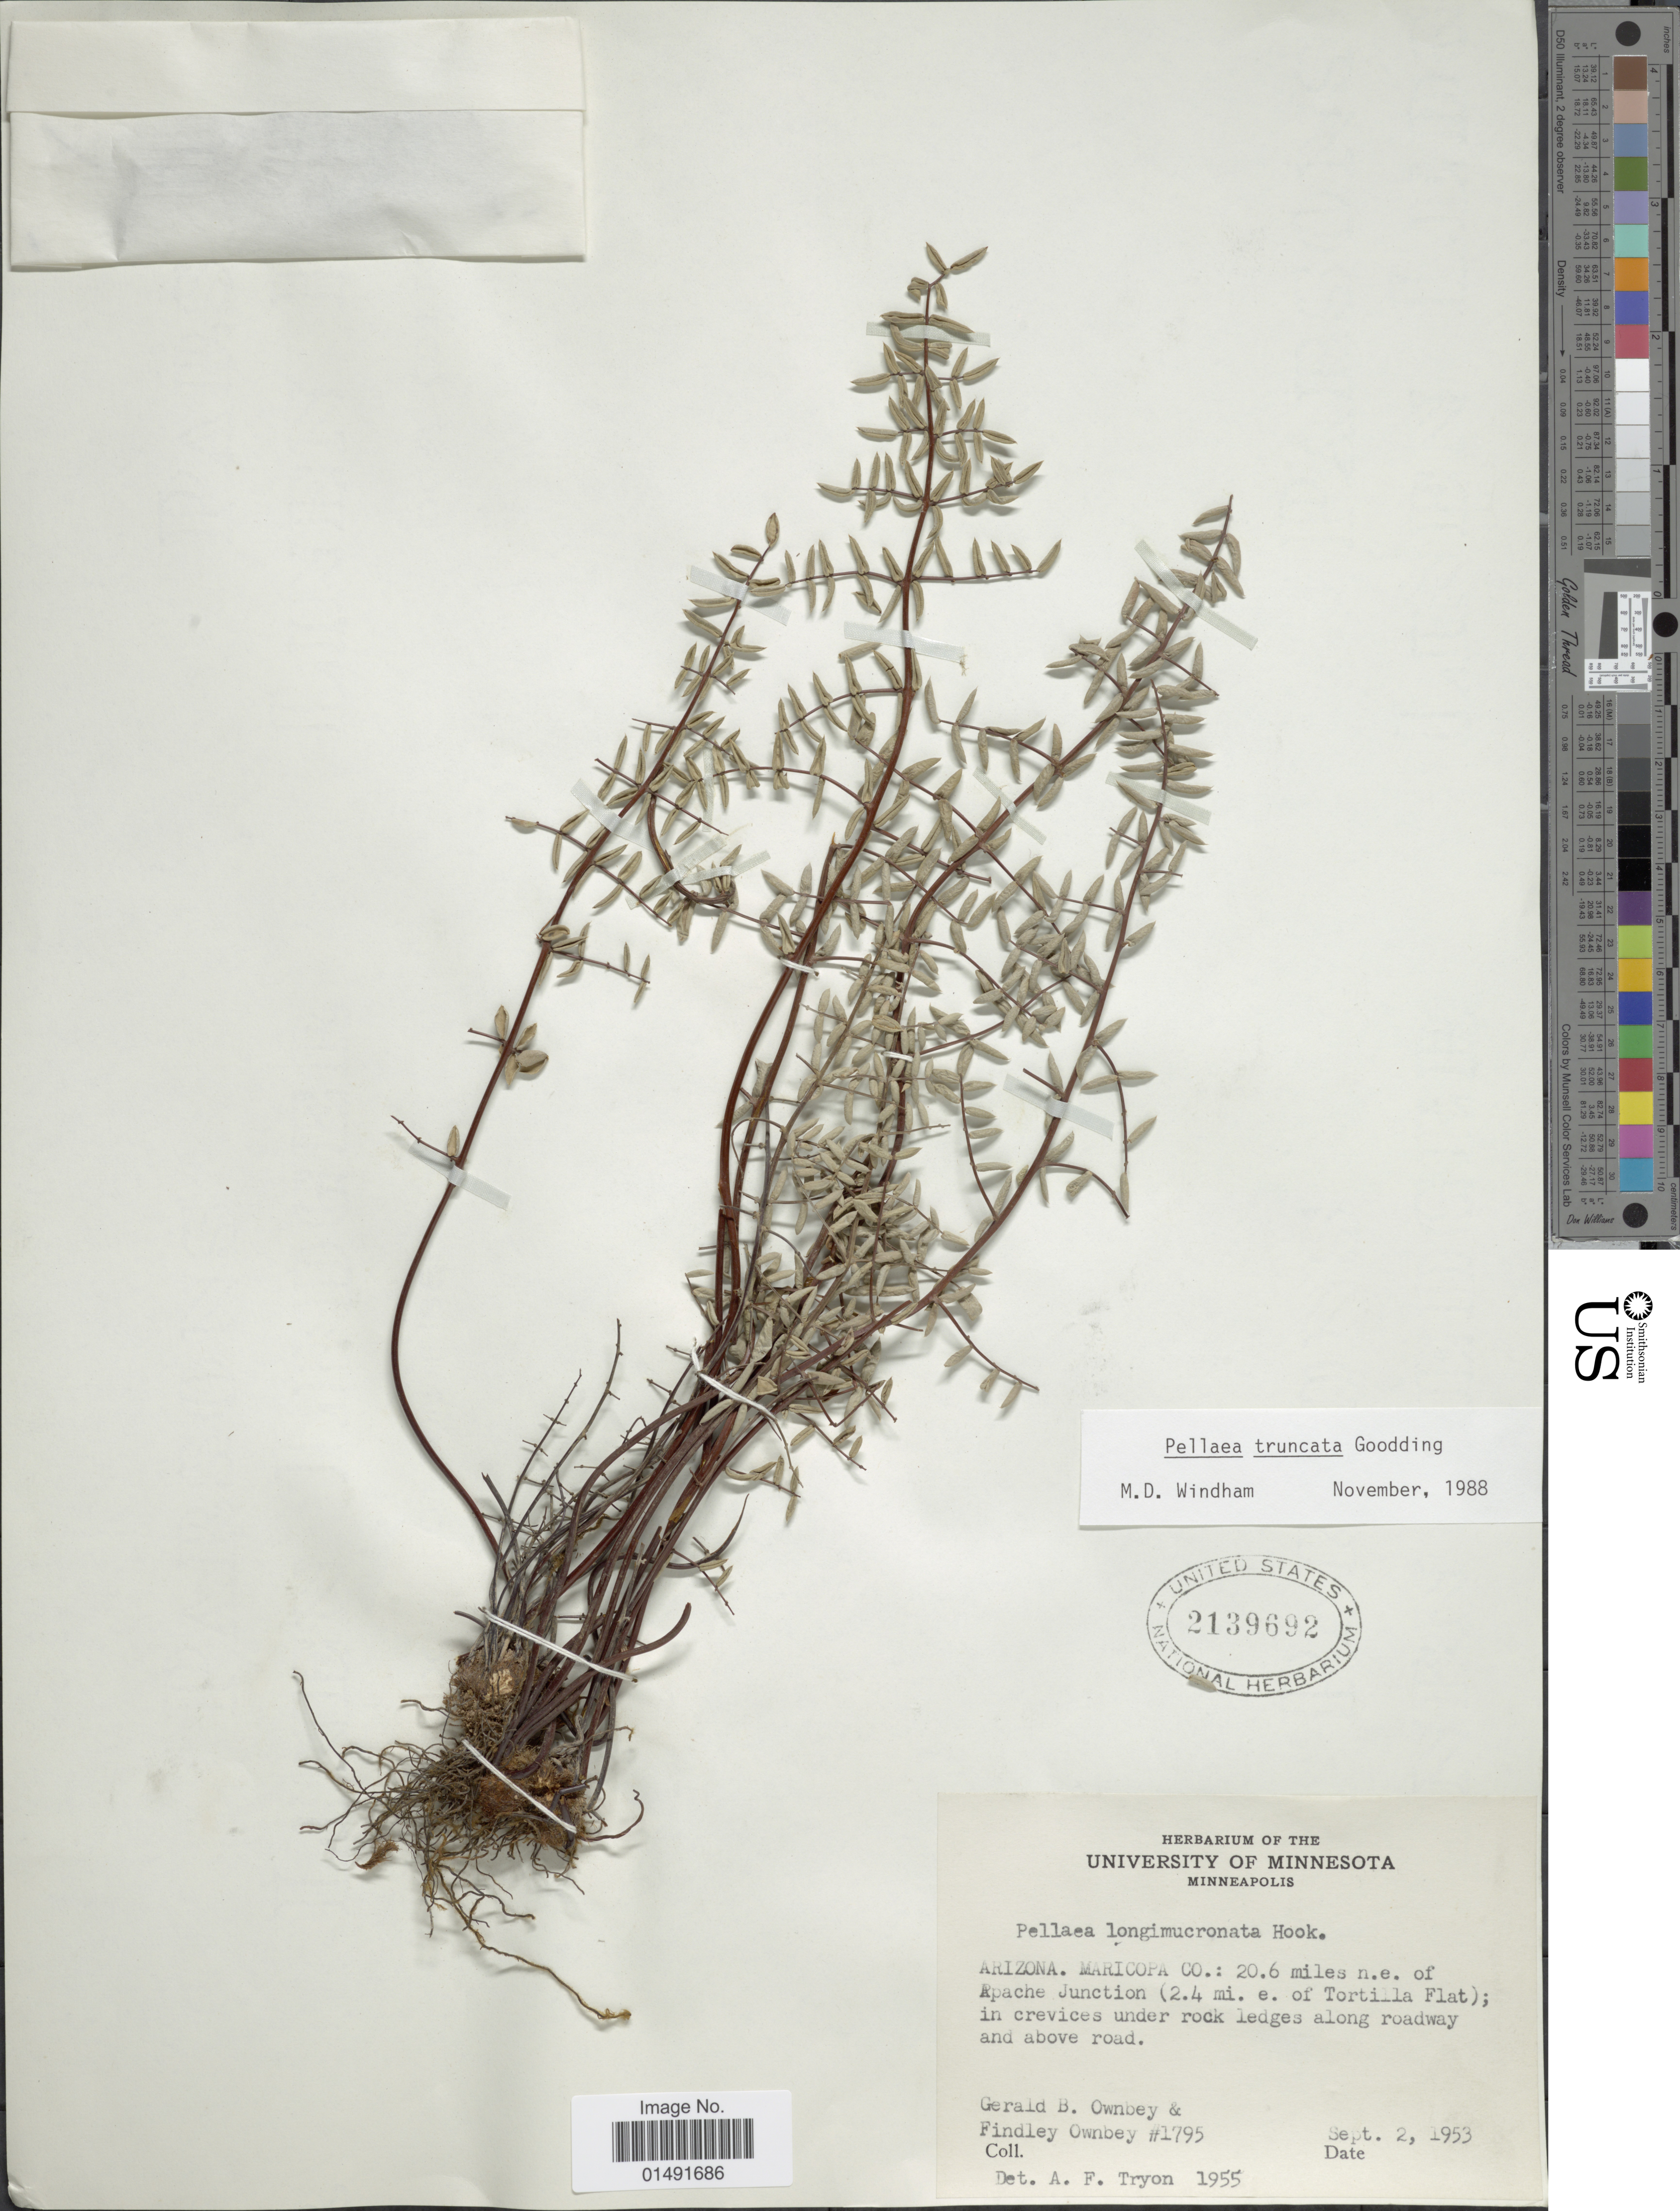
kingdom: Plantae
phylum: Tracheophyta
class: Polypodiopsida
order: Polypodiales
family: Pteridaceae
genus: Pellaea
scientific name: Pellaea truncata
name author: Goodd.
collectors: G. B. Ownbey & F. Ownbey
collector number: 1795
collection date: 1953-09-02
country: United States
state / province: Arizona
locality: Maricopa Co.: 20.6 miles n.e. of Apache Junction (2.4 mi. e. of Torilla Flat); in crevices under rock ledges along roadway and above road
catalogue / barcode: US 2139692